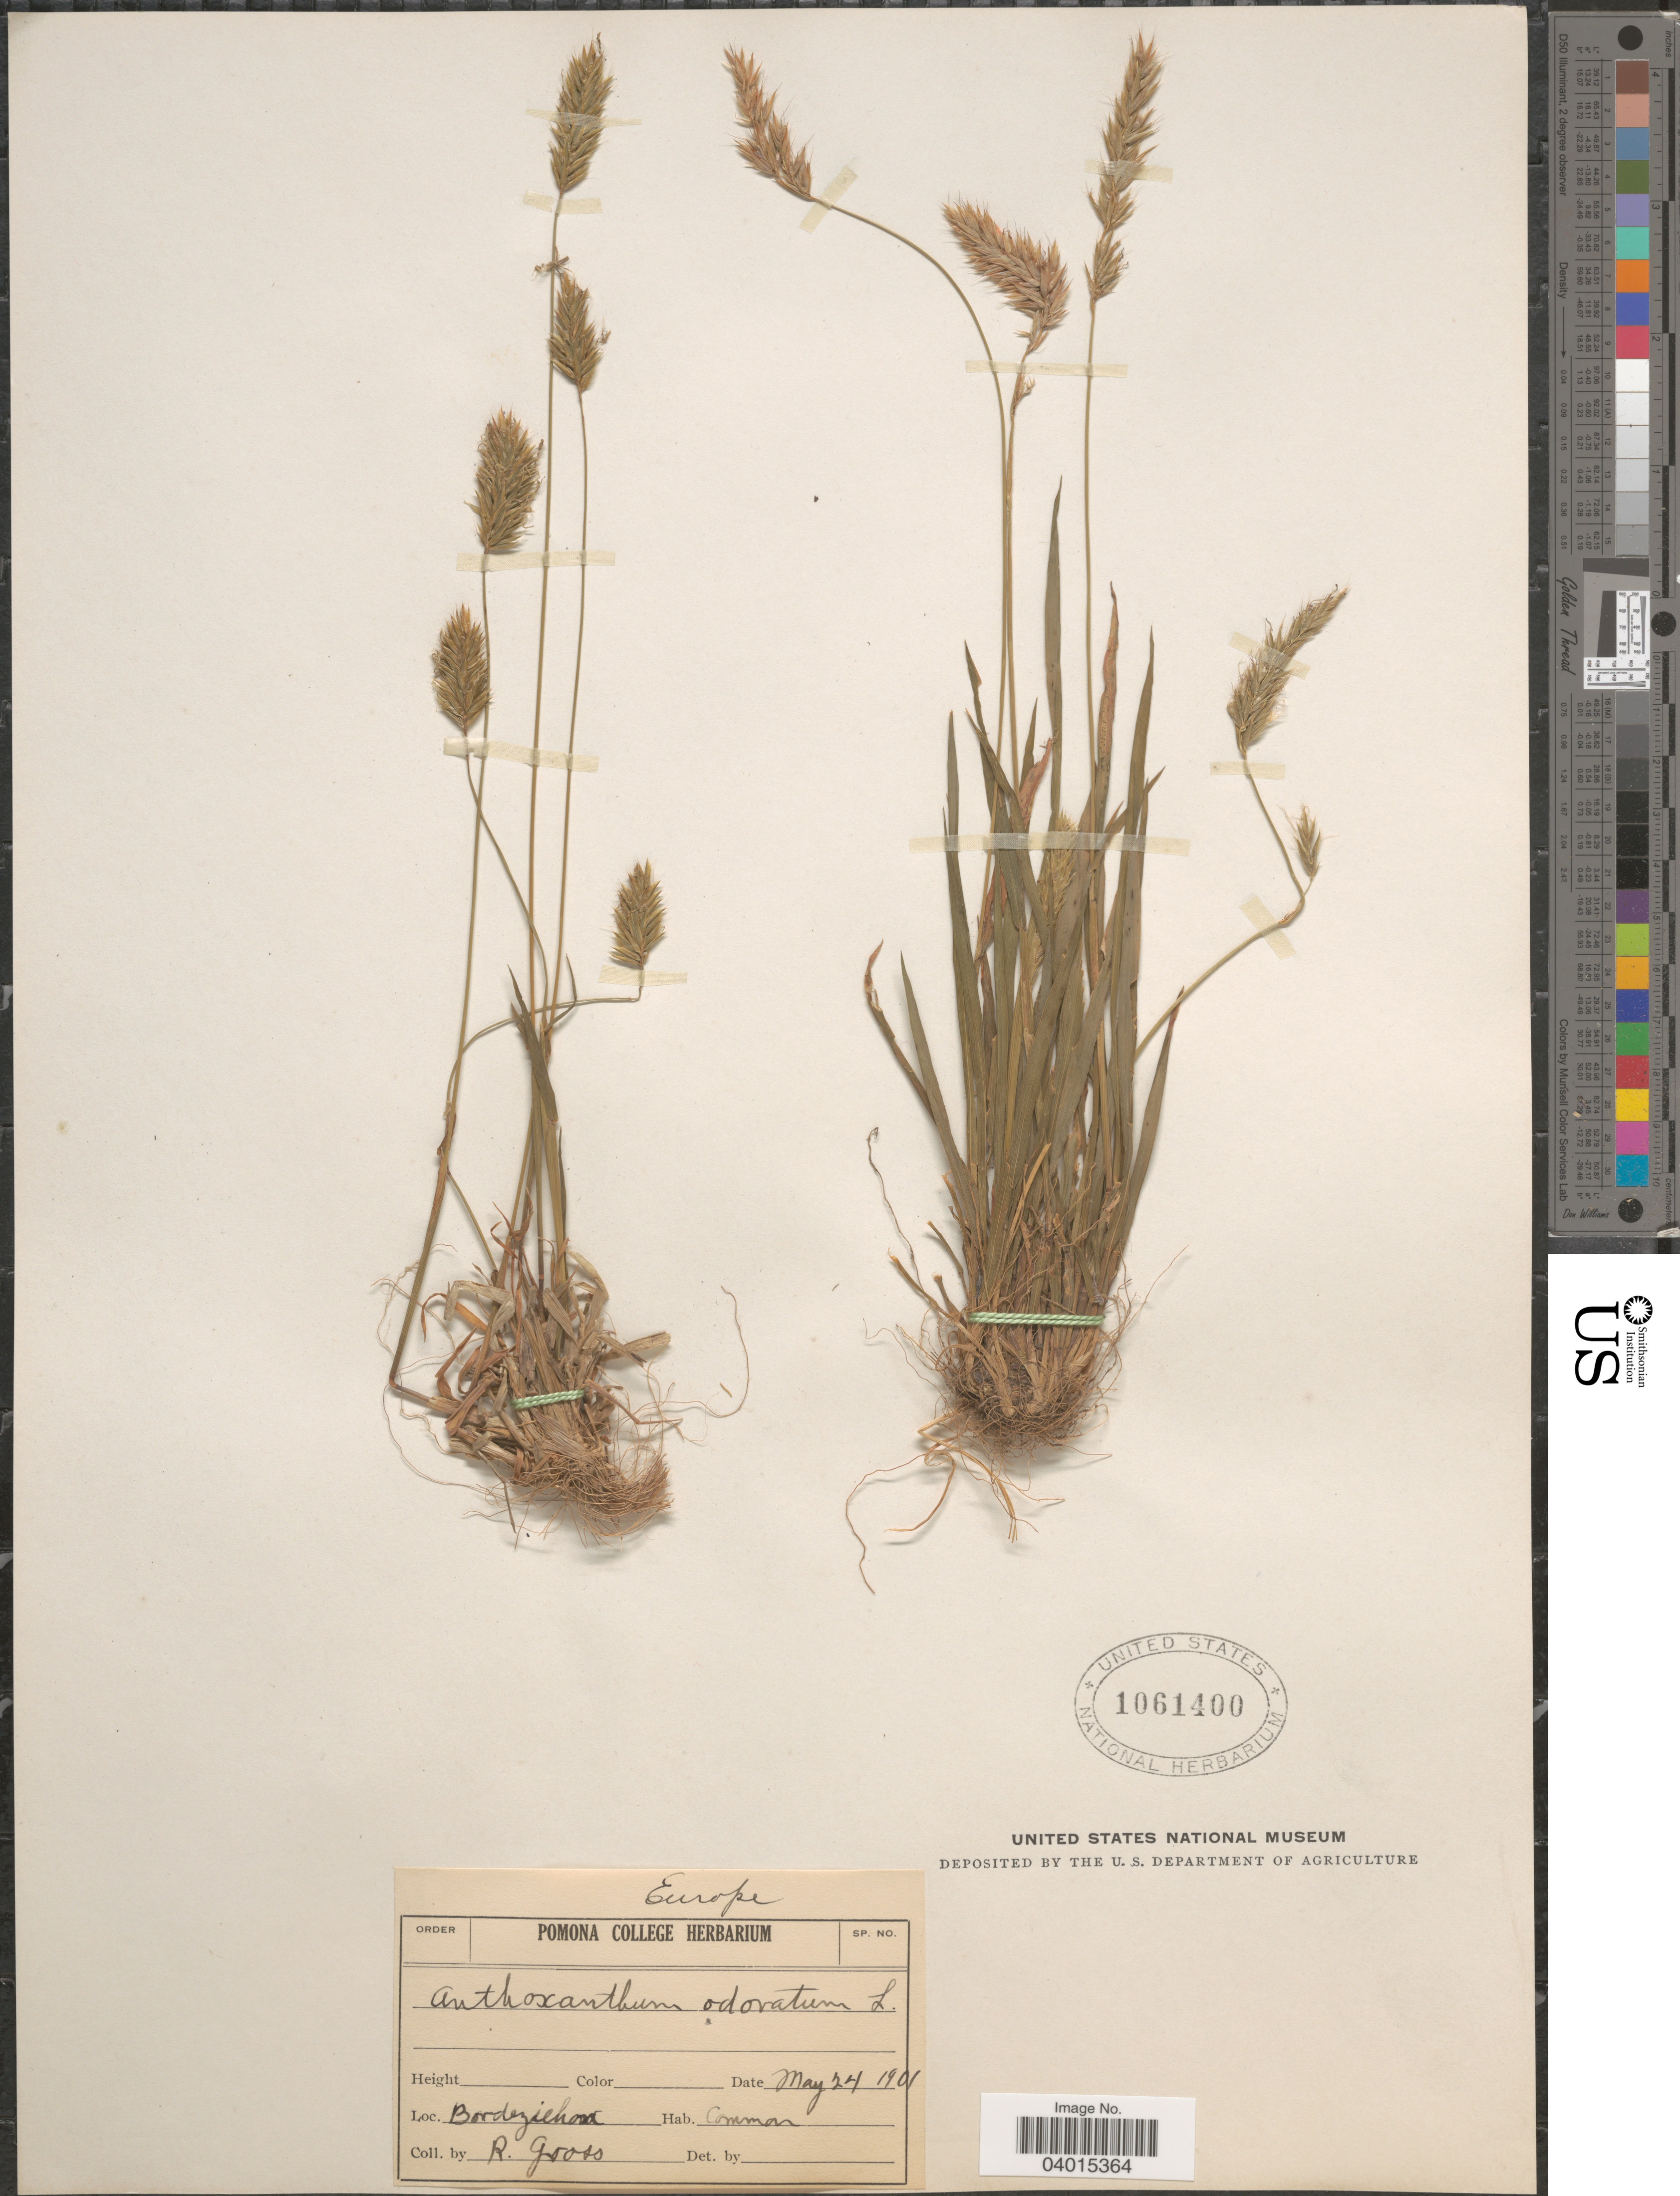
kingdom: Plantae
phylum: Tracheophyta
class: Liliopsida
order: Poales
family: Poaceae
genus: Anthoxanthum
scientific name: Anthoxanthum odoratum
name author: L.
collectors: R. Gross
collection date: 1901-05-24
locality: Europe. Bordezichon [interpreted].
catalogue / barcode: US 1061400